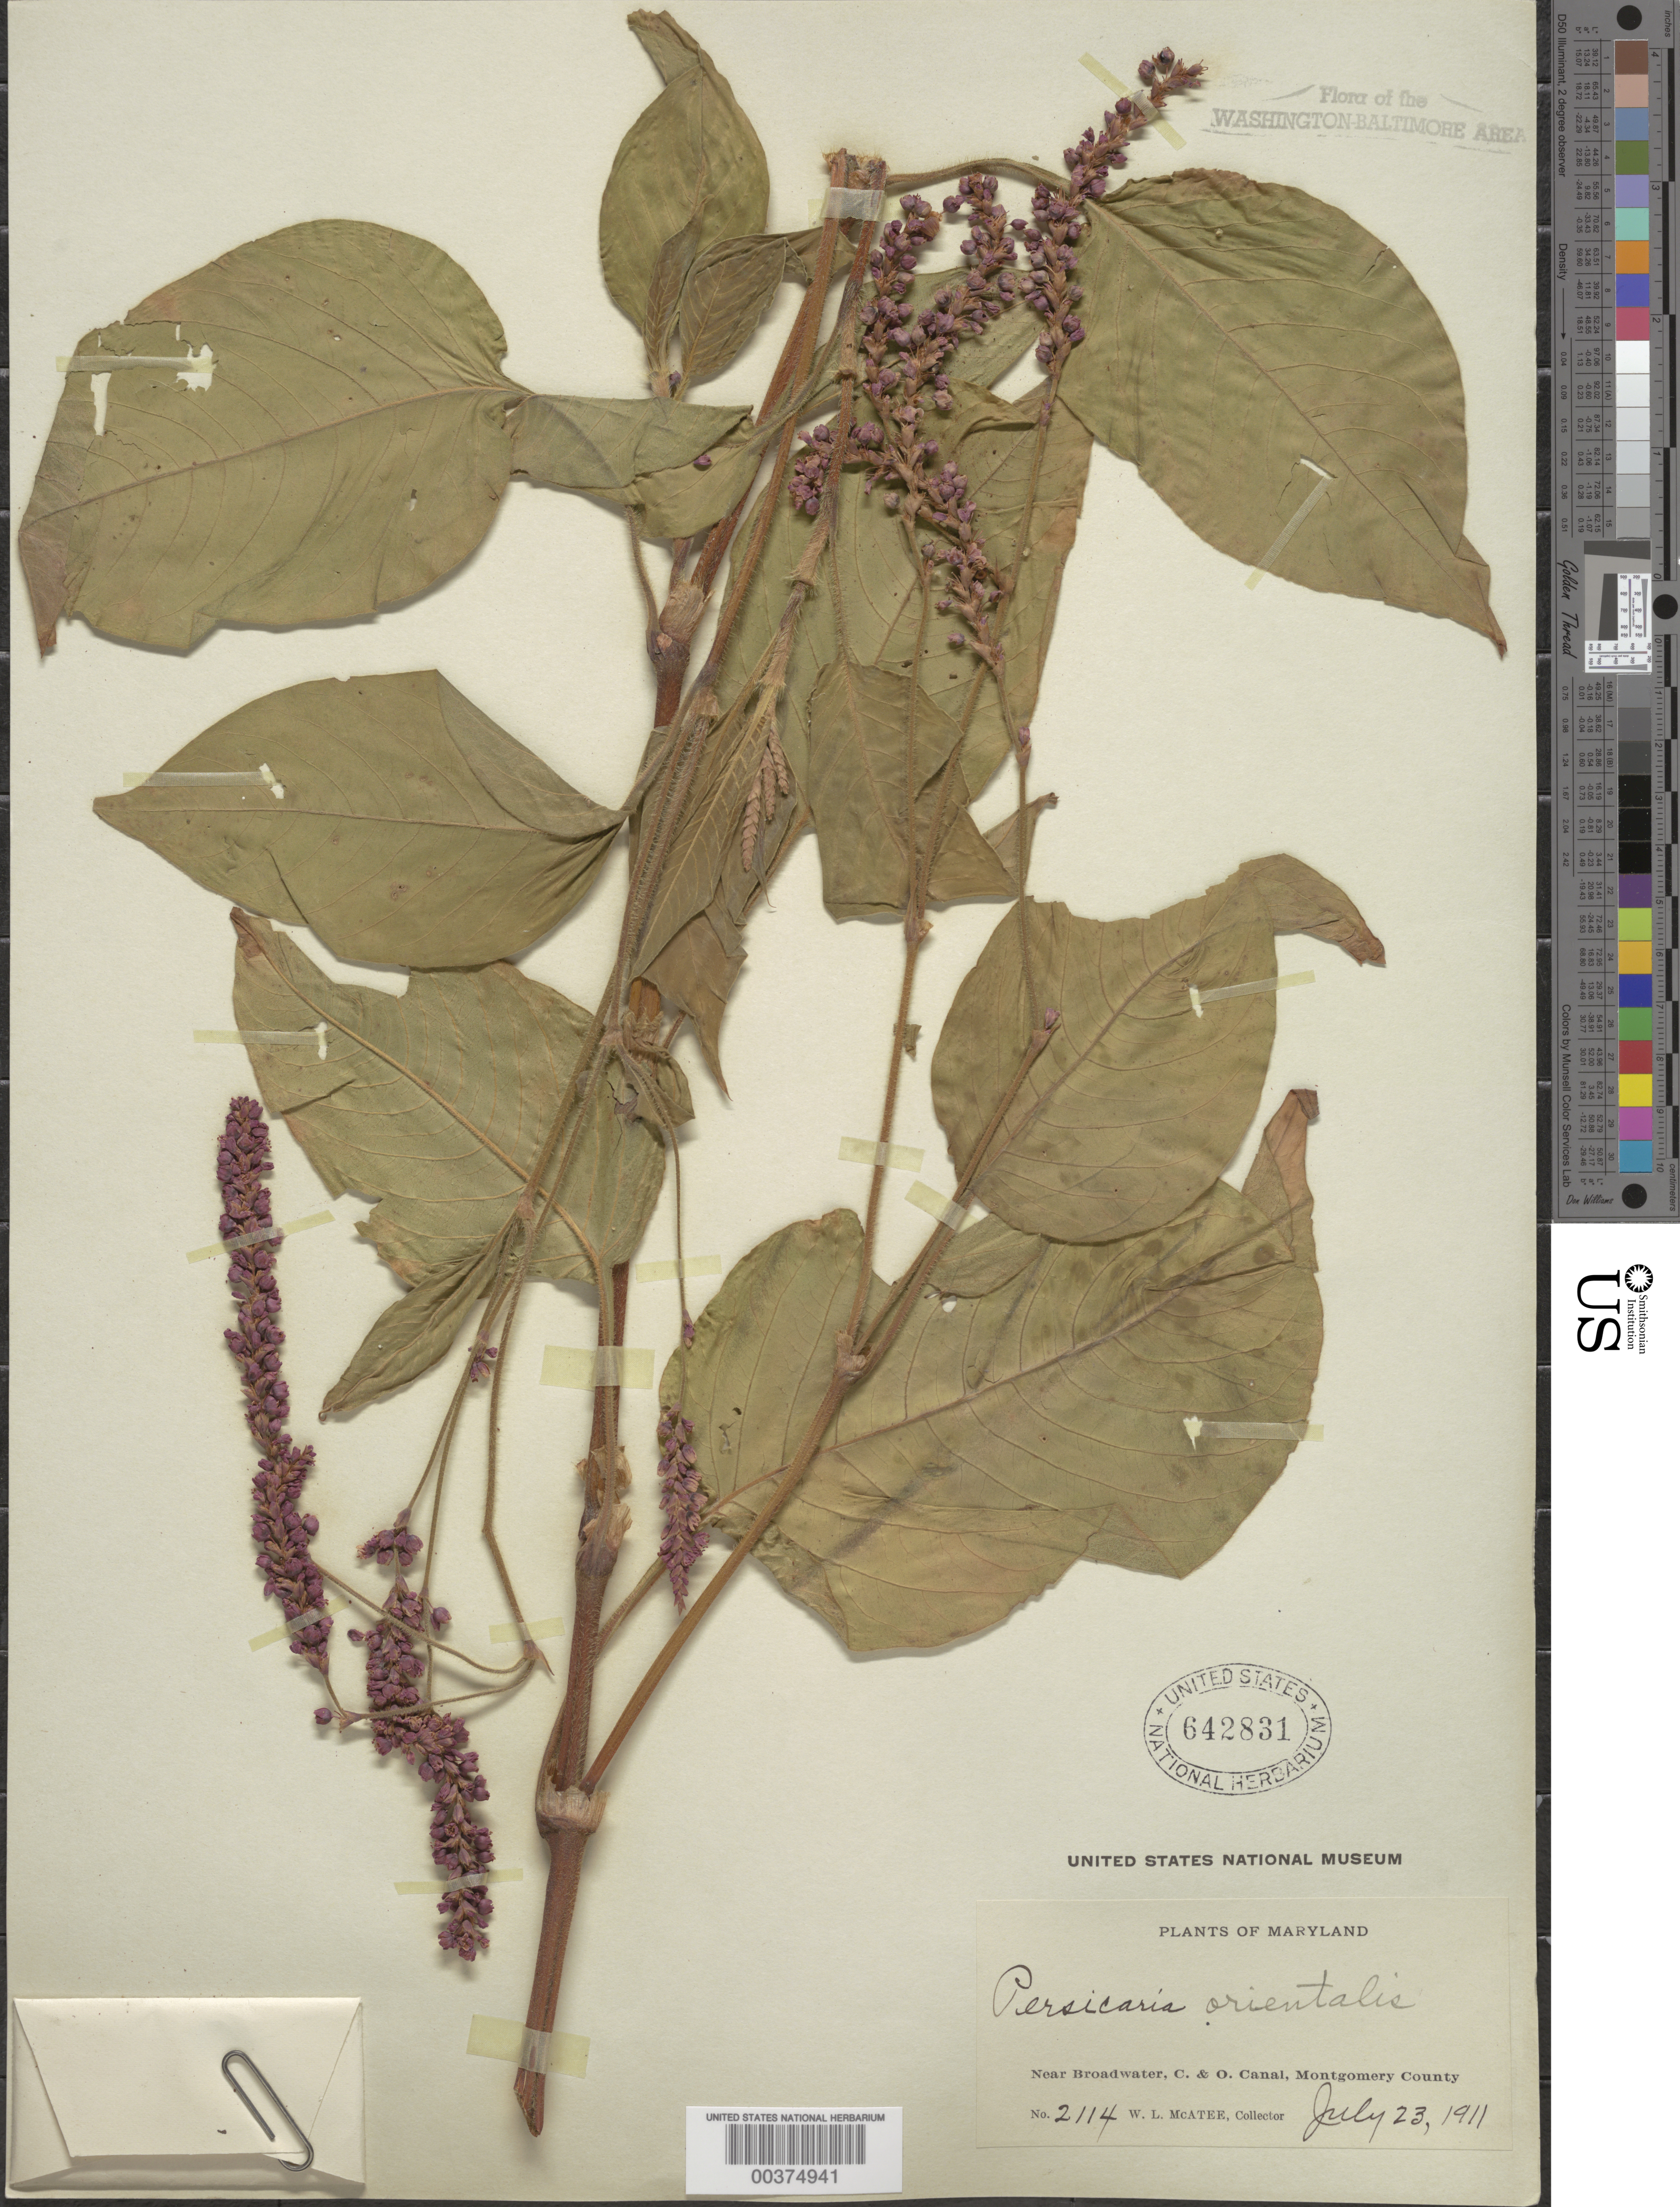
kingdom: Plantae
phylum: Tracheophyta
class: Magnoliopsida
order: Caryophyllales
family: Polygonaceae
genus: Persicaria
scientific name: Persicaria orientalis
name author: (L.) Spach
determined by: Atha, D. E.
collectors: W. McAtee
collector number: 2114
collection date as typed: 23 Jul 1911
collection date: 1911-07-23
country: United States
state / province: Maryland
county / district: Montgomery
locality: C. & O. Canal, Widewater vicinity C. and O. Canal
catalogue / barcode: US 642831